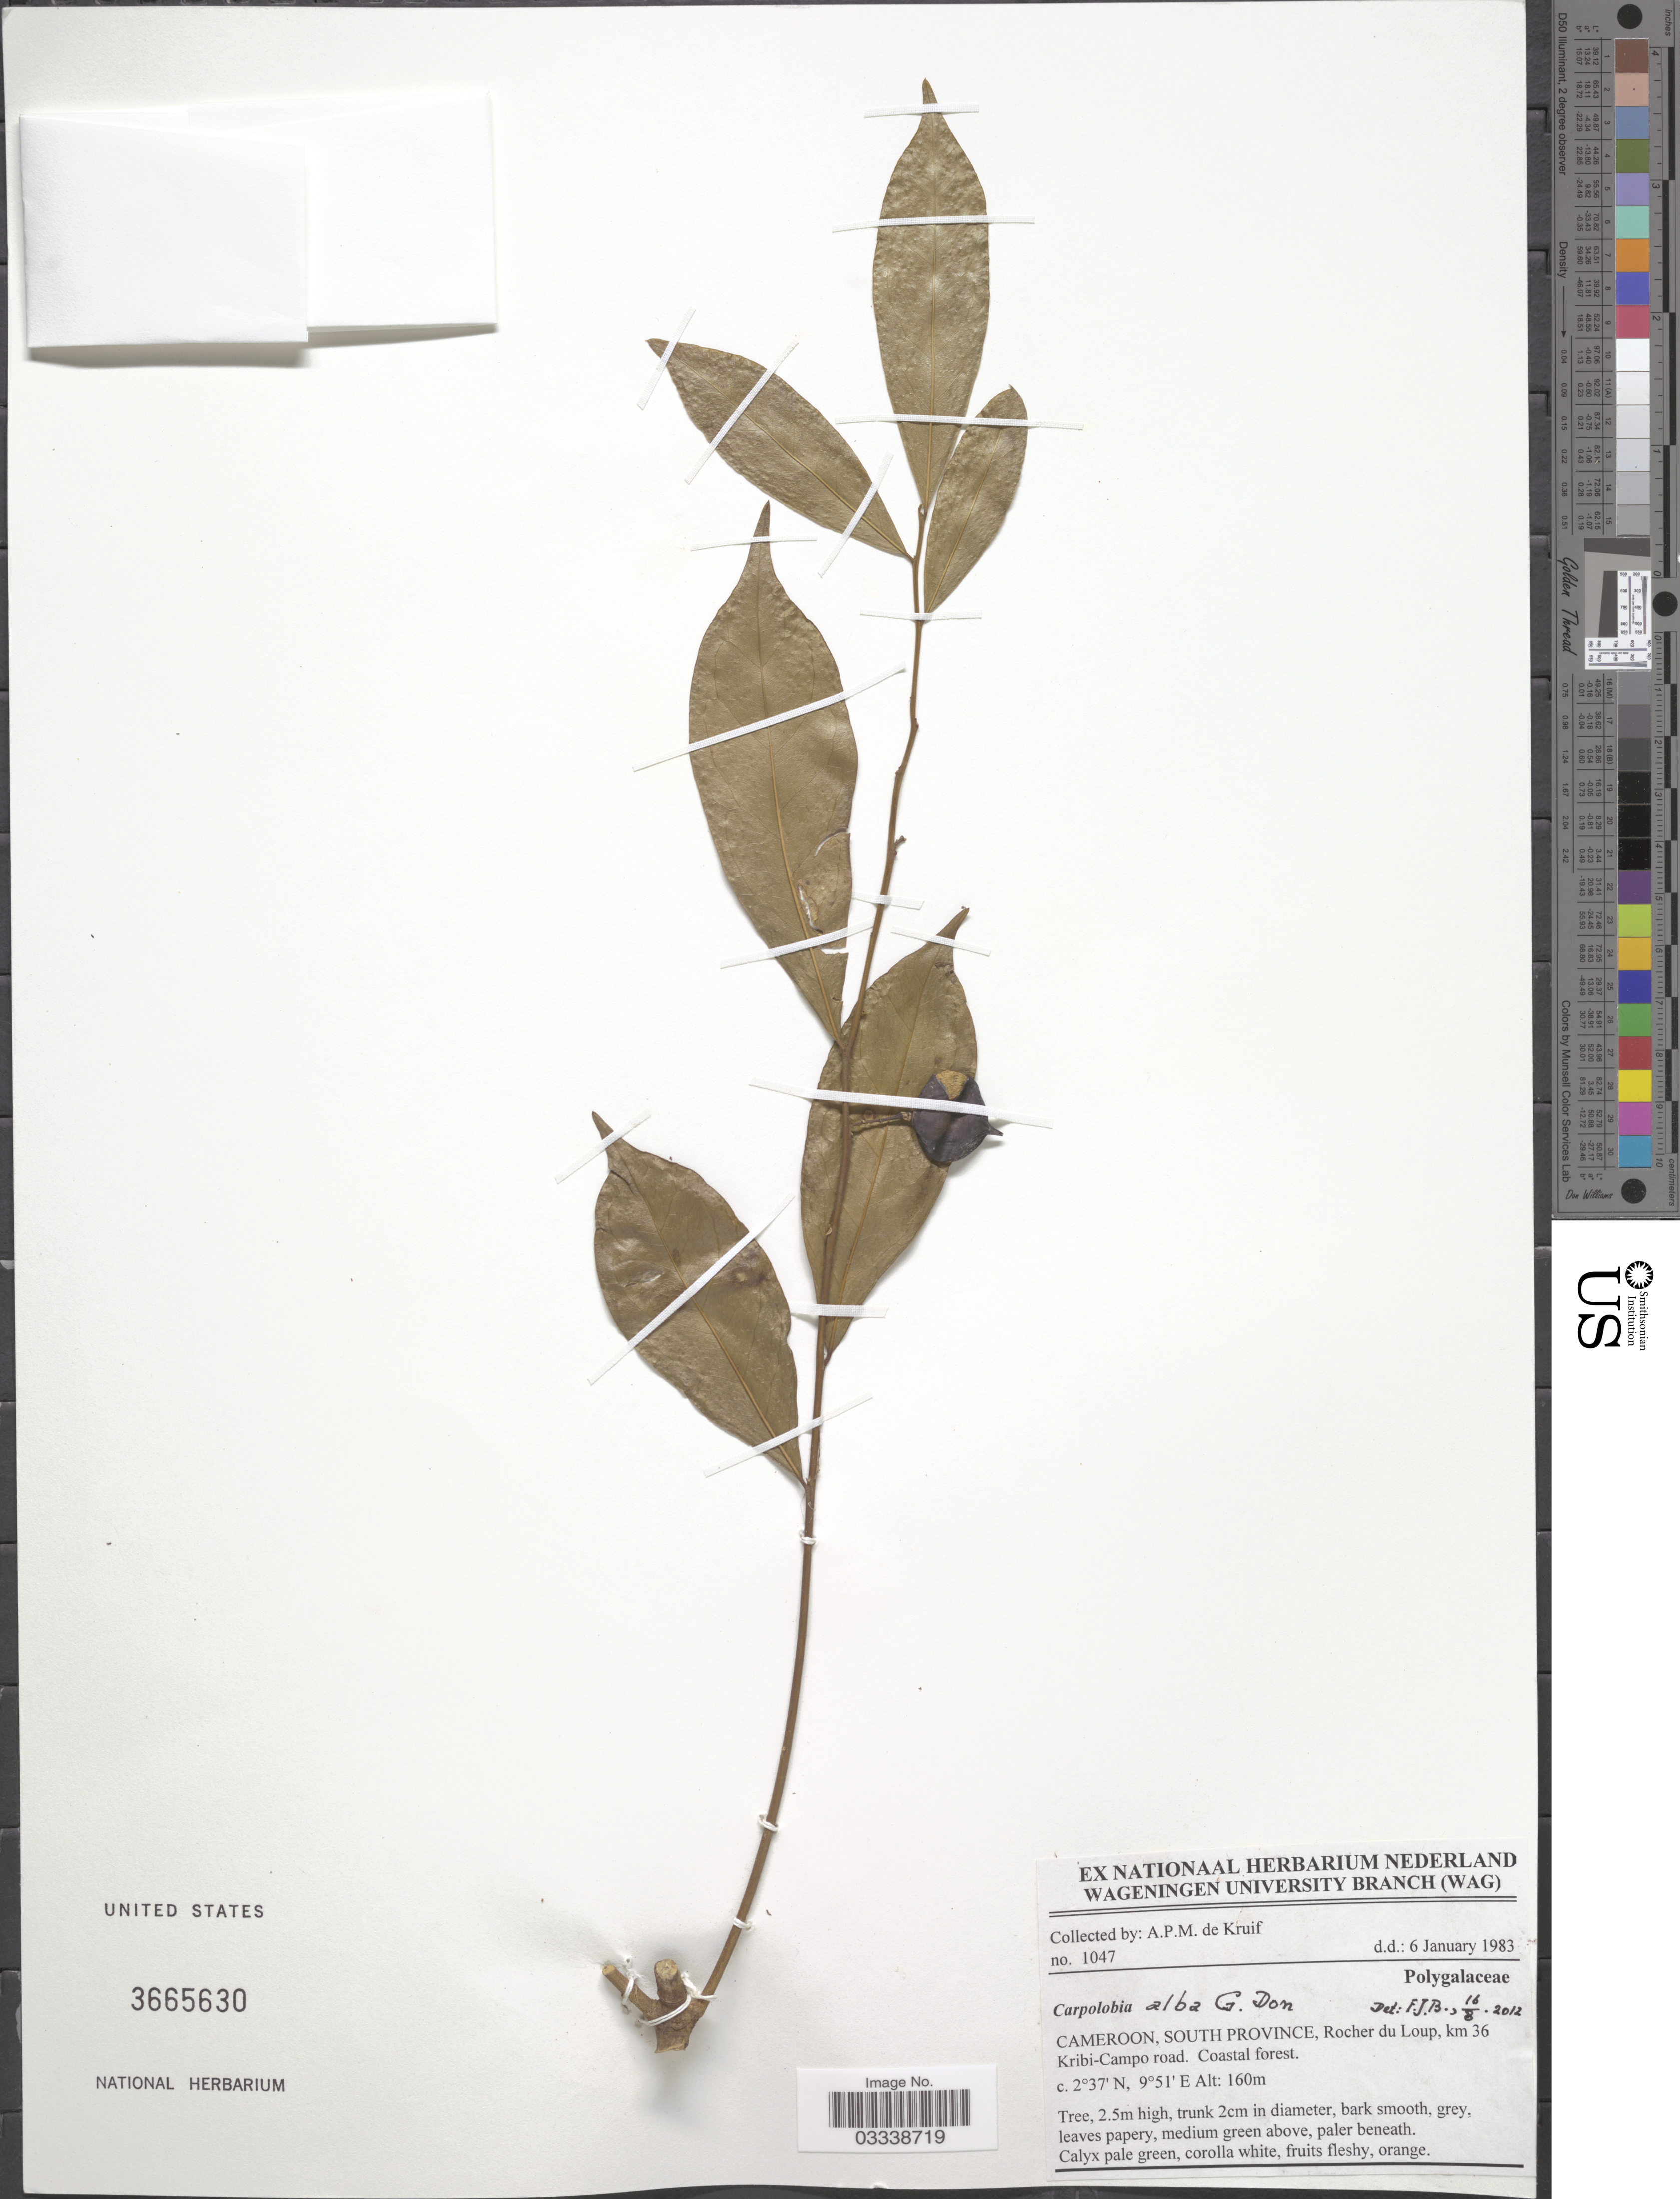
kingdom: Plantae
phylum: Tracheophyta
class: Magnoliopsida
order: Fabales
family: Polygalaceae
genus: Carpolobia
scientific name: Carpolobia alba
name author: G. Don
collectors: A. P. de Kruif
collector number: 1047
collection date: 1983-01-06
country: Cameroon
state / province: Sud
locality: South Province, Rocher du Loup, km 36 Kribi-Campo road.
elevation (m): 160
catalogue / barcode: US 3665630